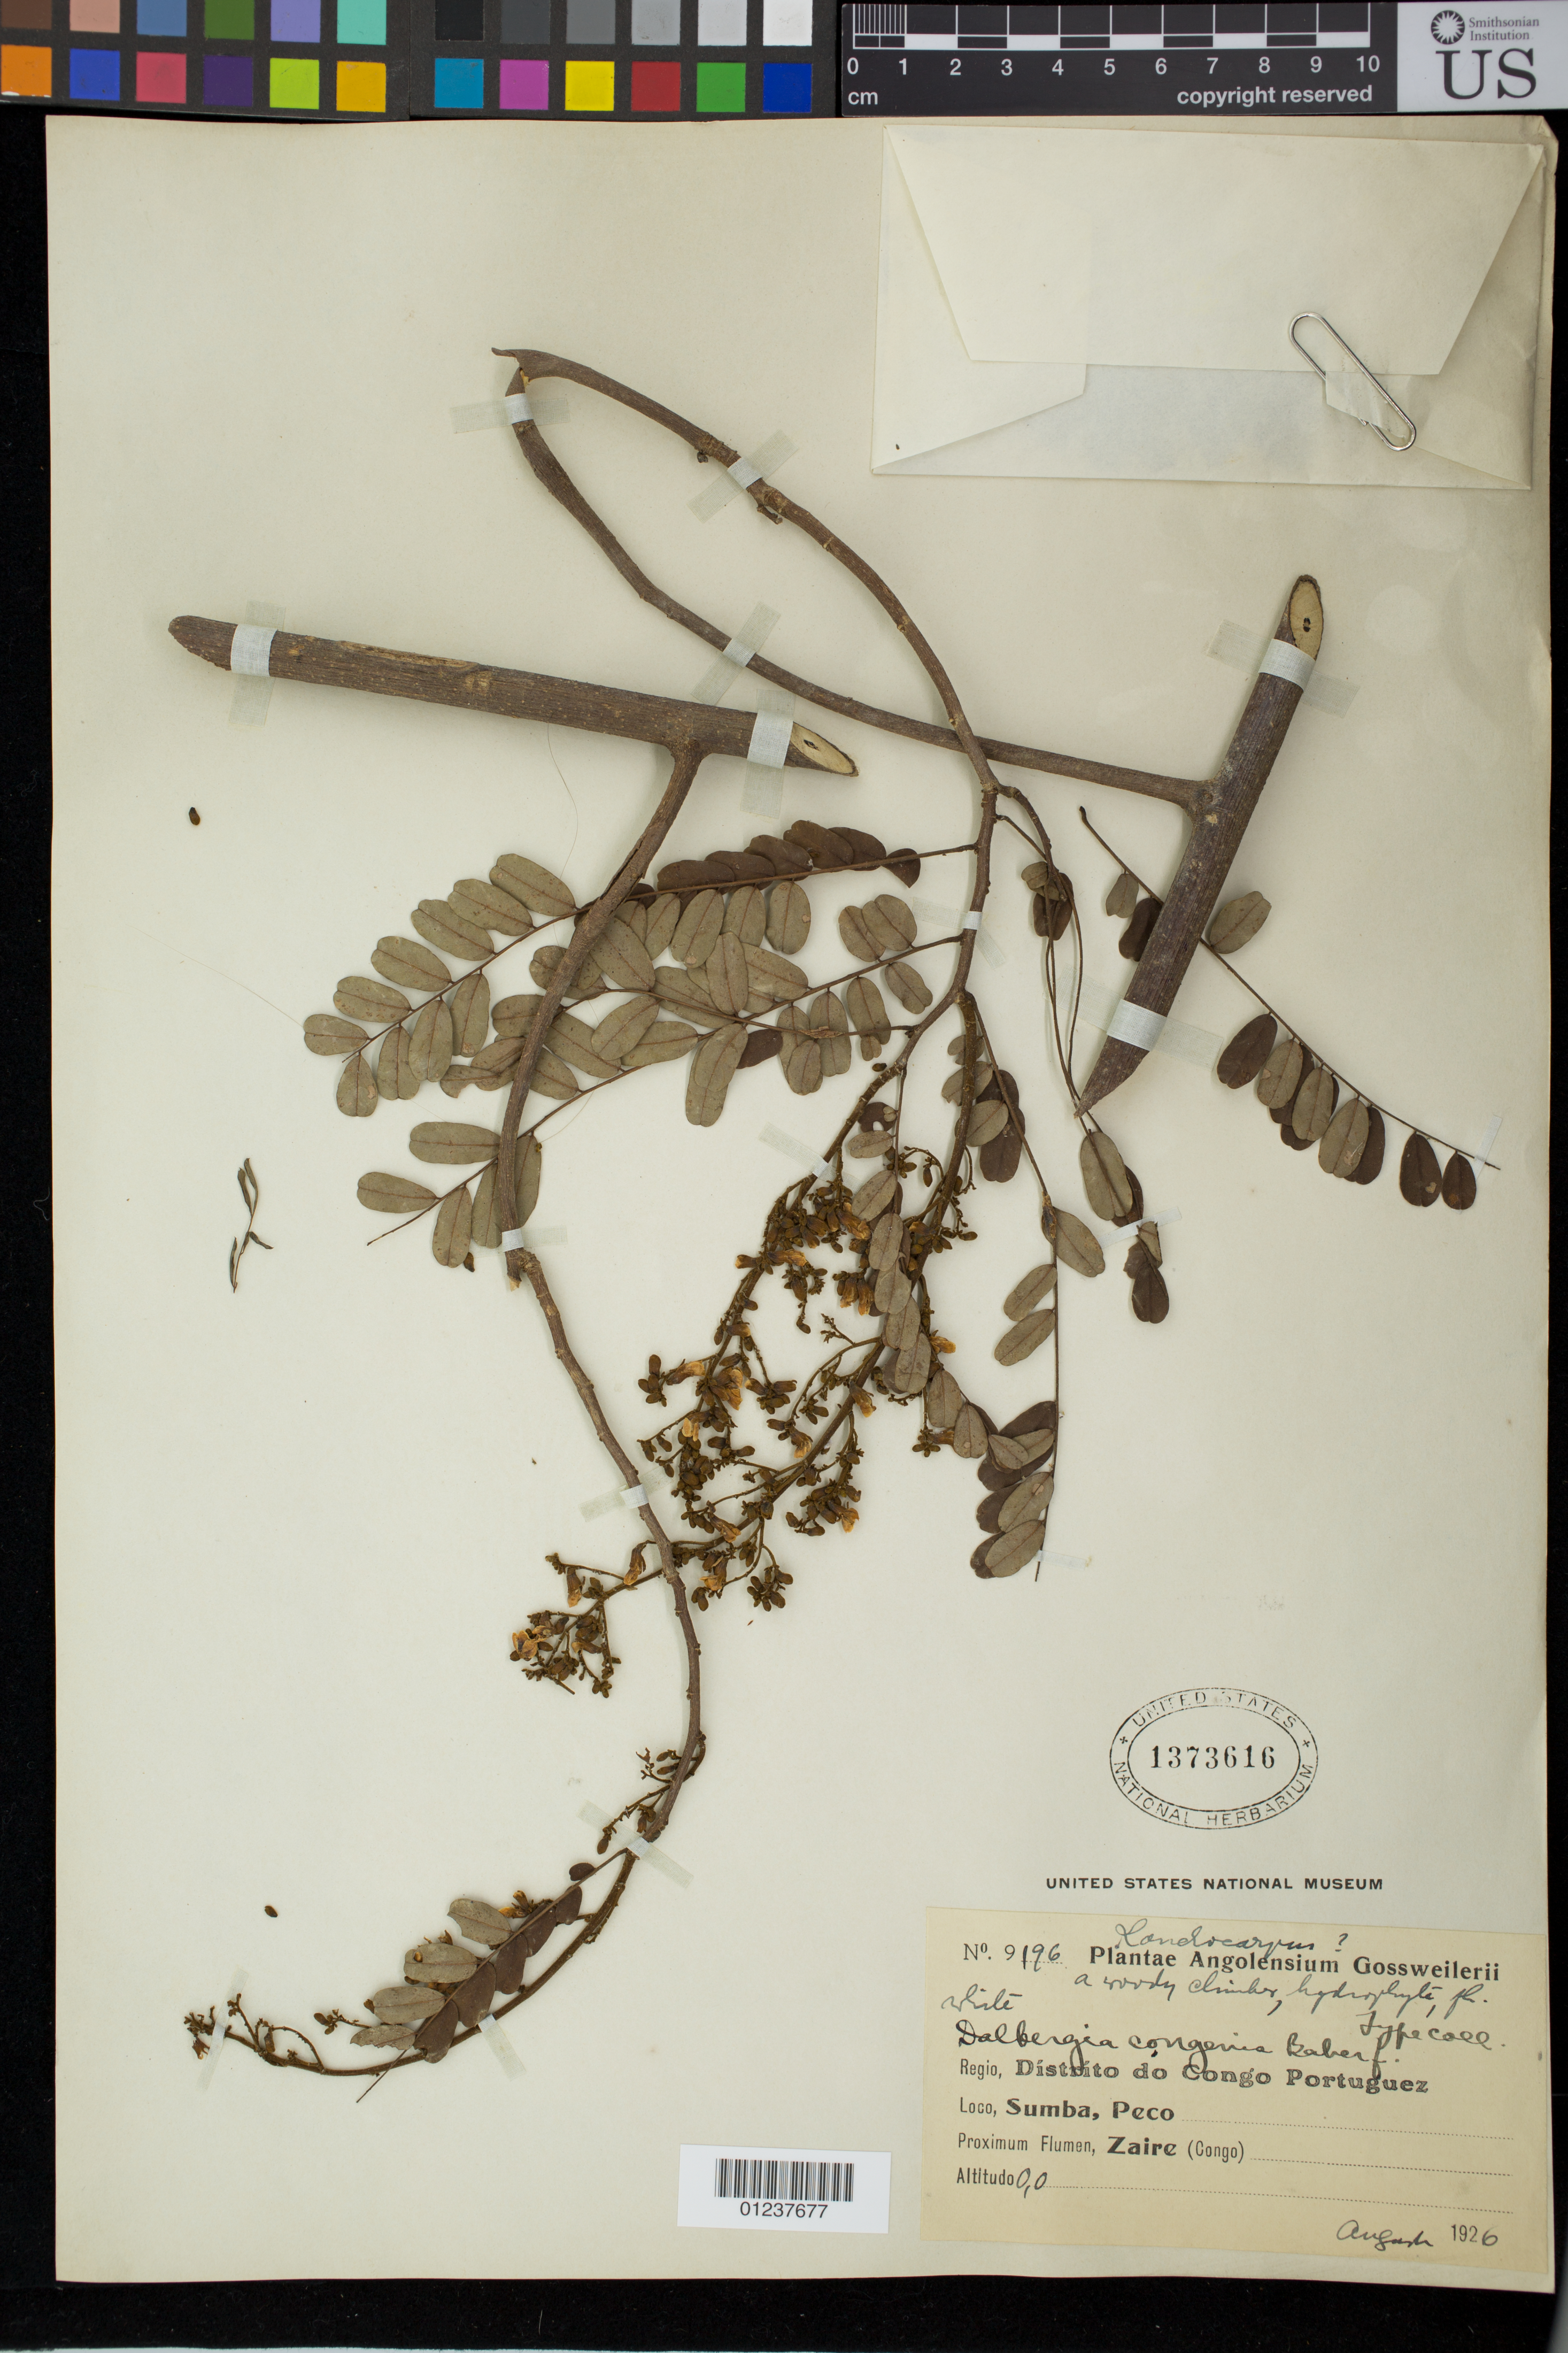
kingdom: Plantae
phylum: Tracheophyta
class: Magnoliopsida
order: Fabales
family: Fabaceae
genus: Dalbergia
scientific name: Dalbergia congensis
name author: Baker f.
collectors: J. Gossweiler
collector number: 9196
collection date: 1926-08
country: Angola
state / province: Zaire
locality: Distrito do Congo Portuguez. Sumba, Peco. Proximum Flumen: Zaire (Congo).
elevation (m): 0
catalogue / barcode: US 1373616